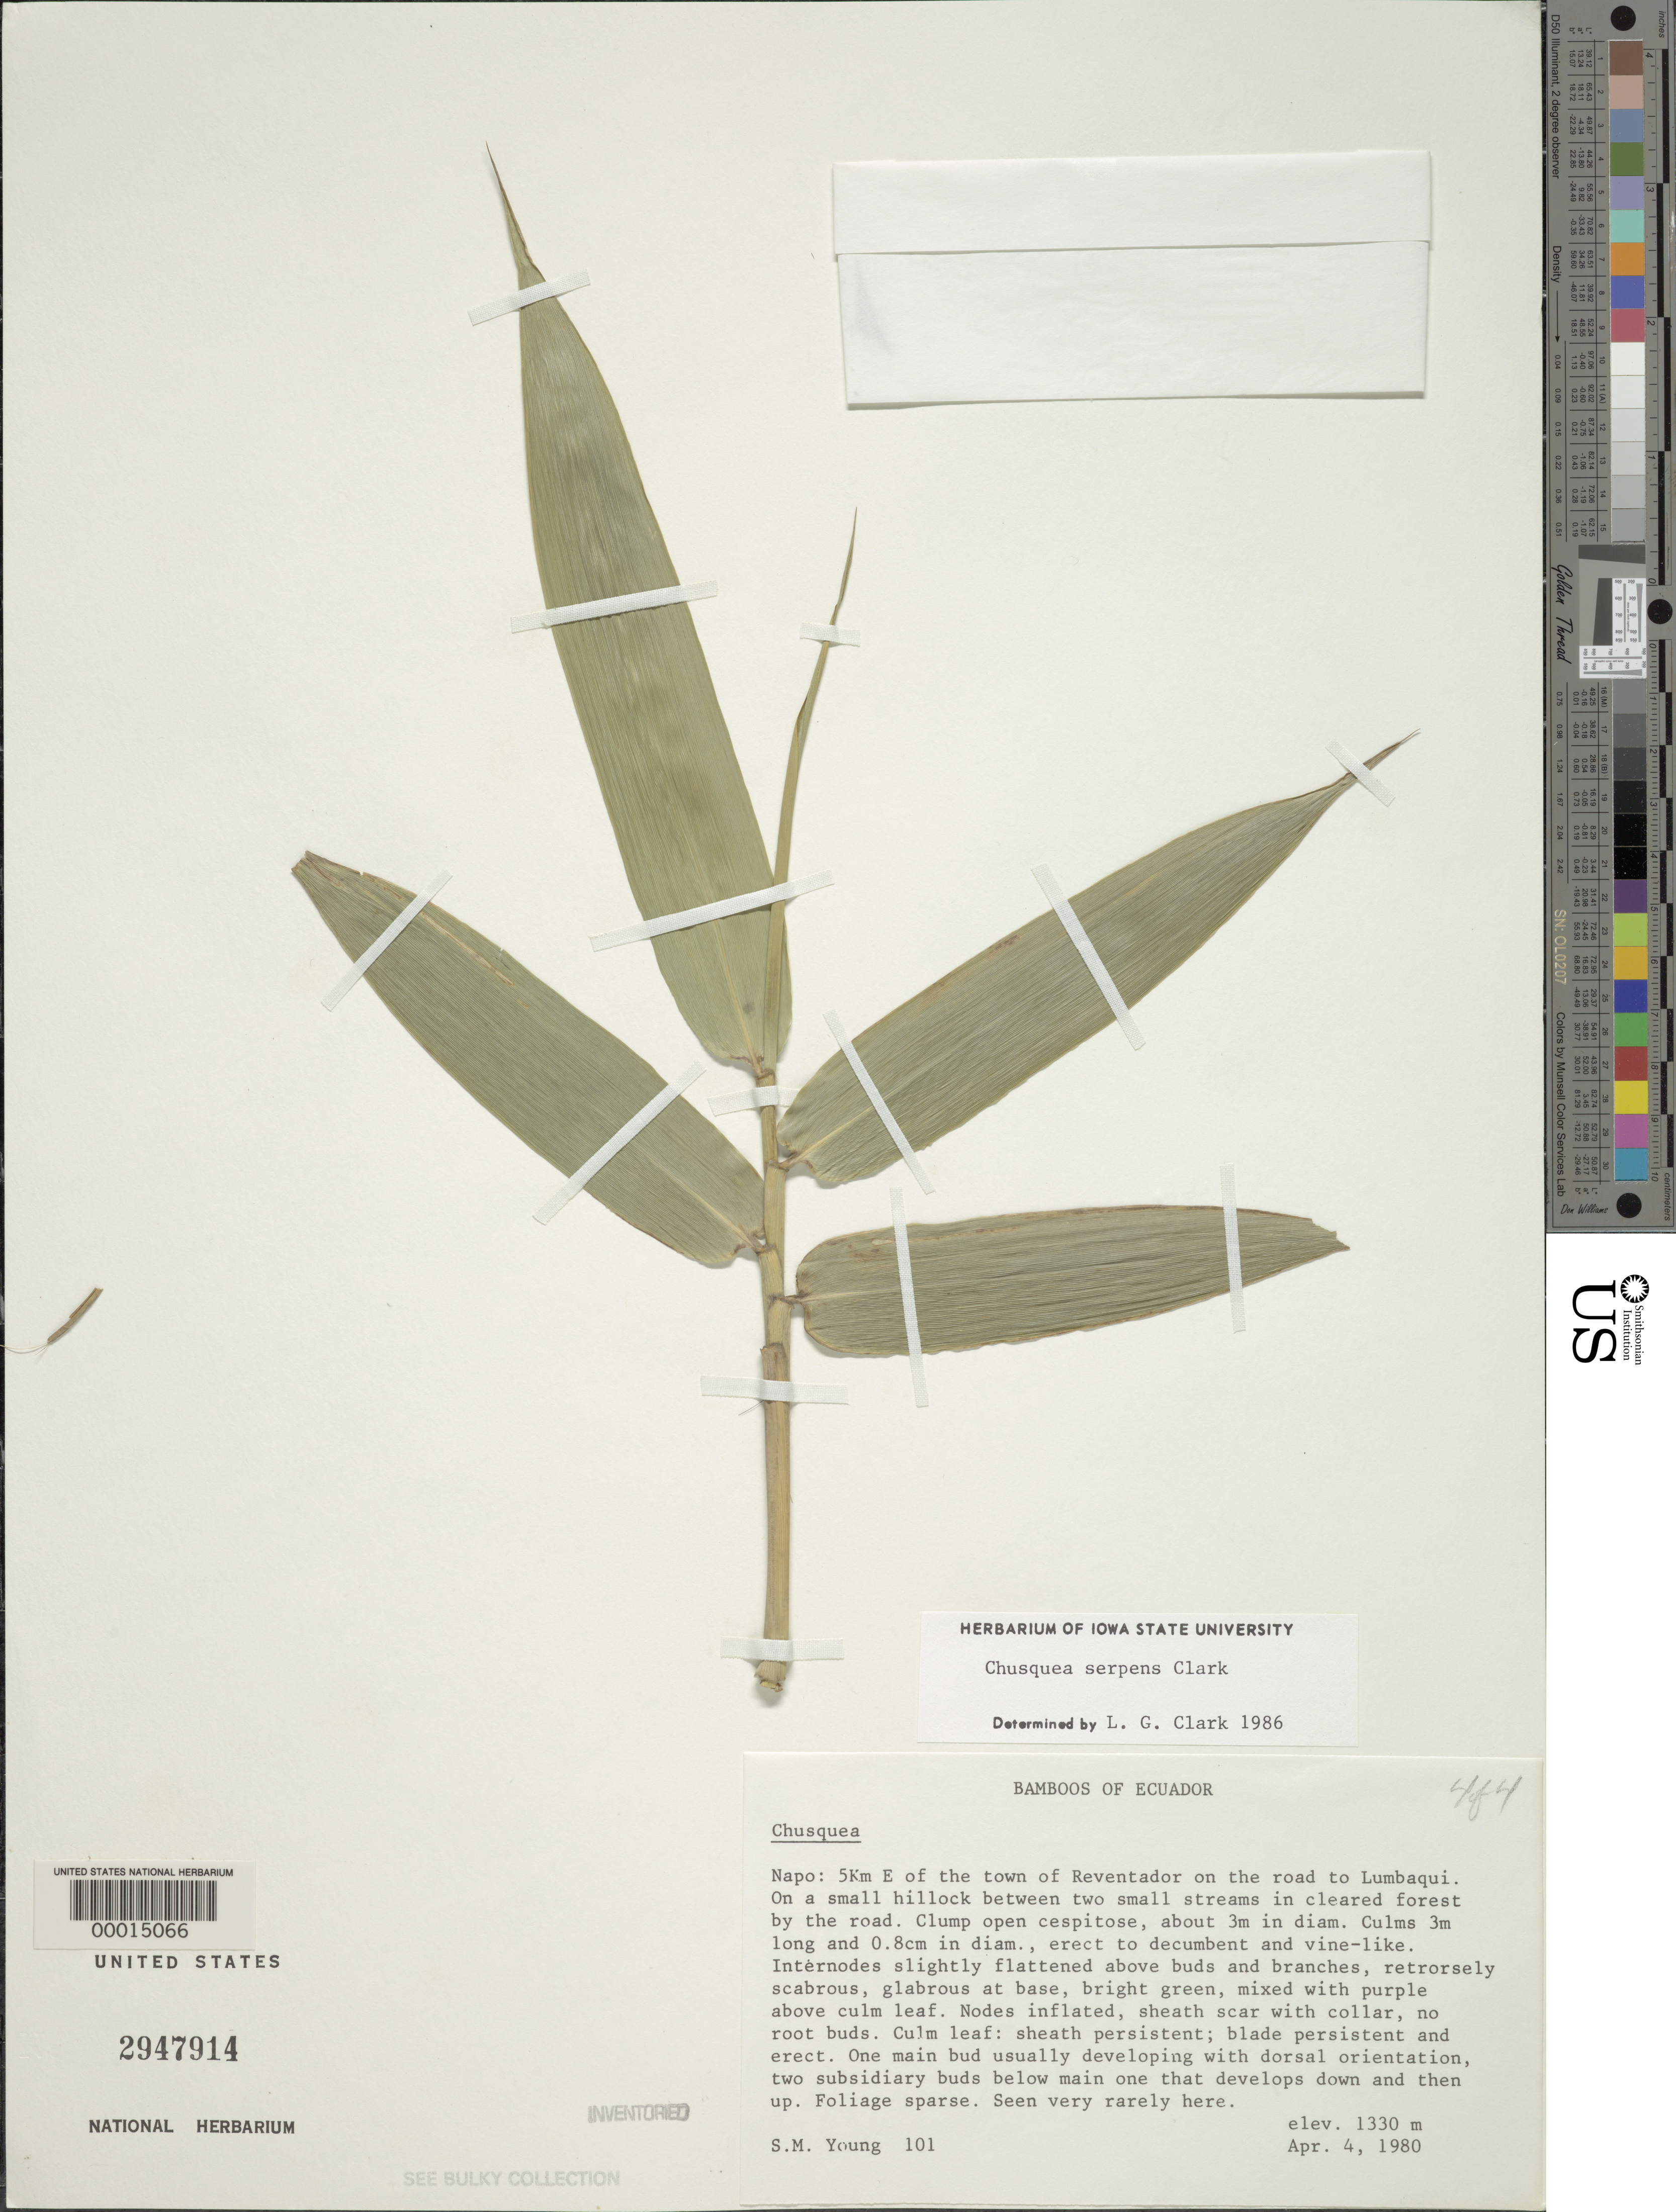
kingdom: Plantae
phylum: Tracheophyta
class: Liliopsida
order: Poales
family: Poaceae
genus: Chusquea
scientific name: Chusquea serpens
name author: L.G. Clark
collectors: S. Young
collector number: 101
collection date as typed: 04 Apr 1980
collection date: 1980-04-04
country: Ecuador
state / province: Napo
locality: Reven Tador/Lumbaqui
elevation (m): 1330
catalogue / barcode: US 2947914